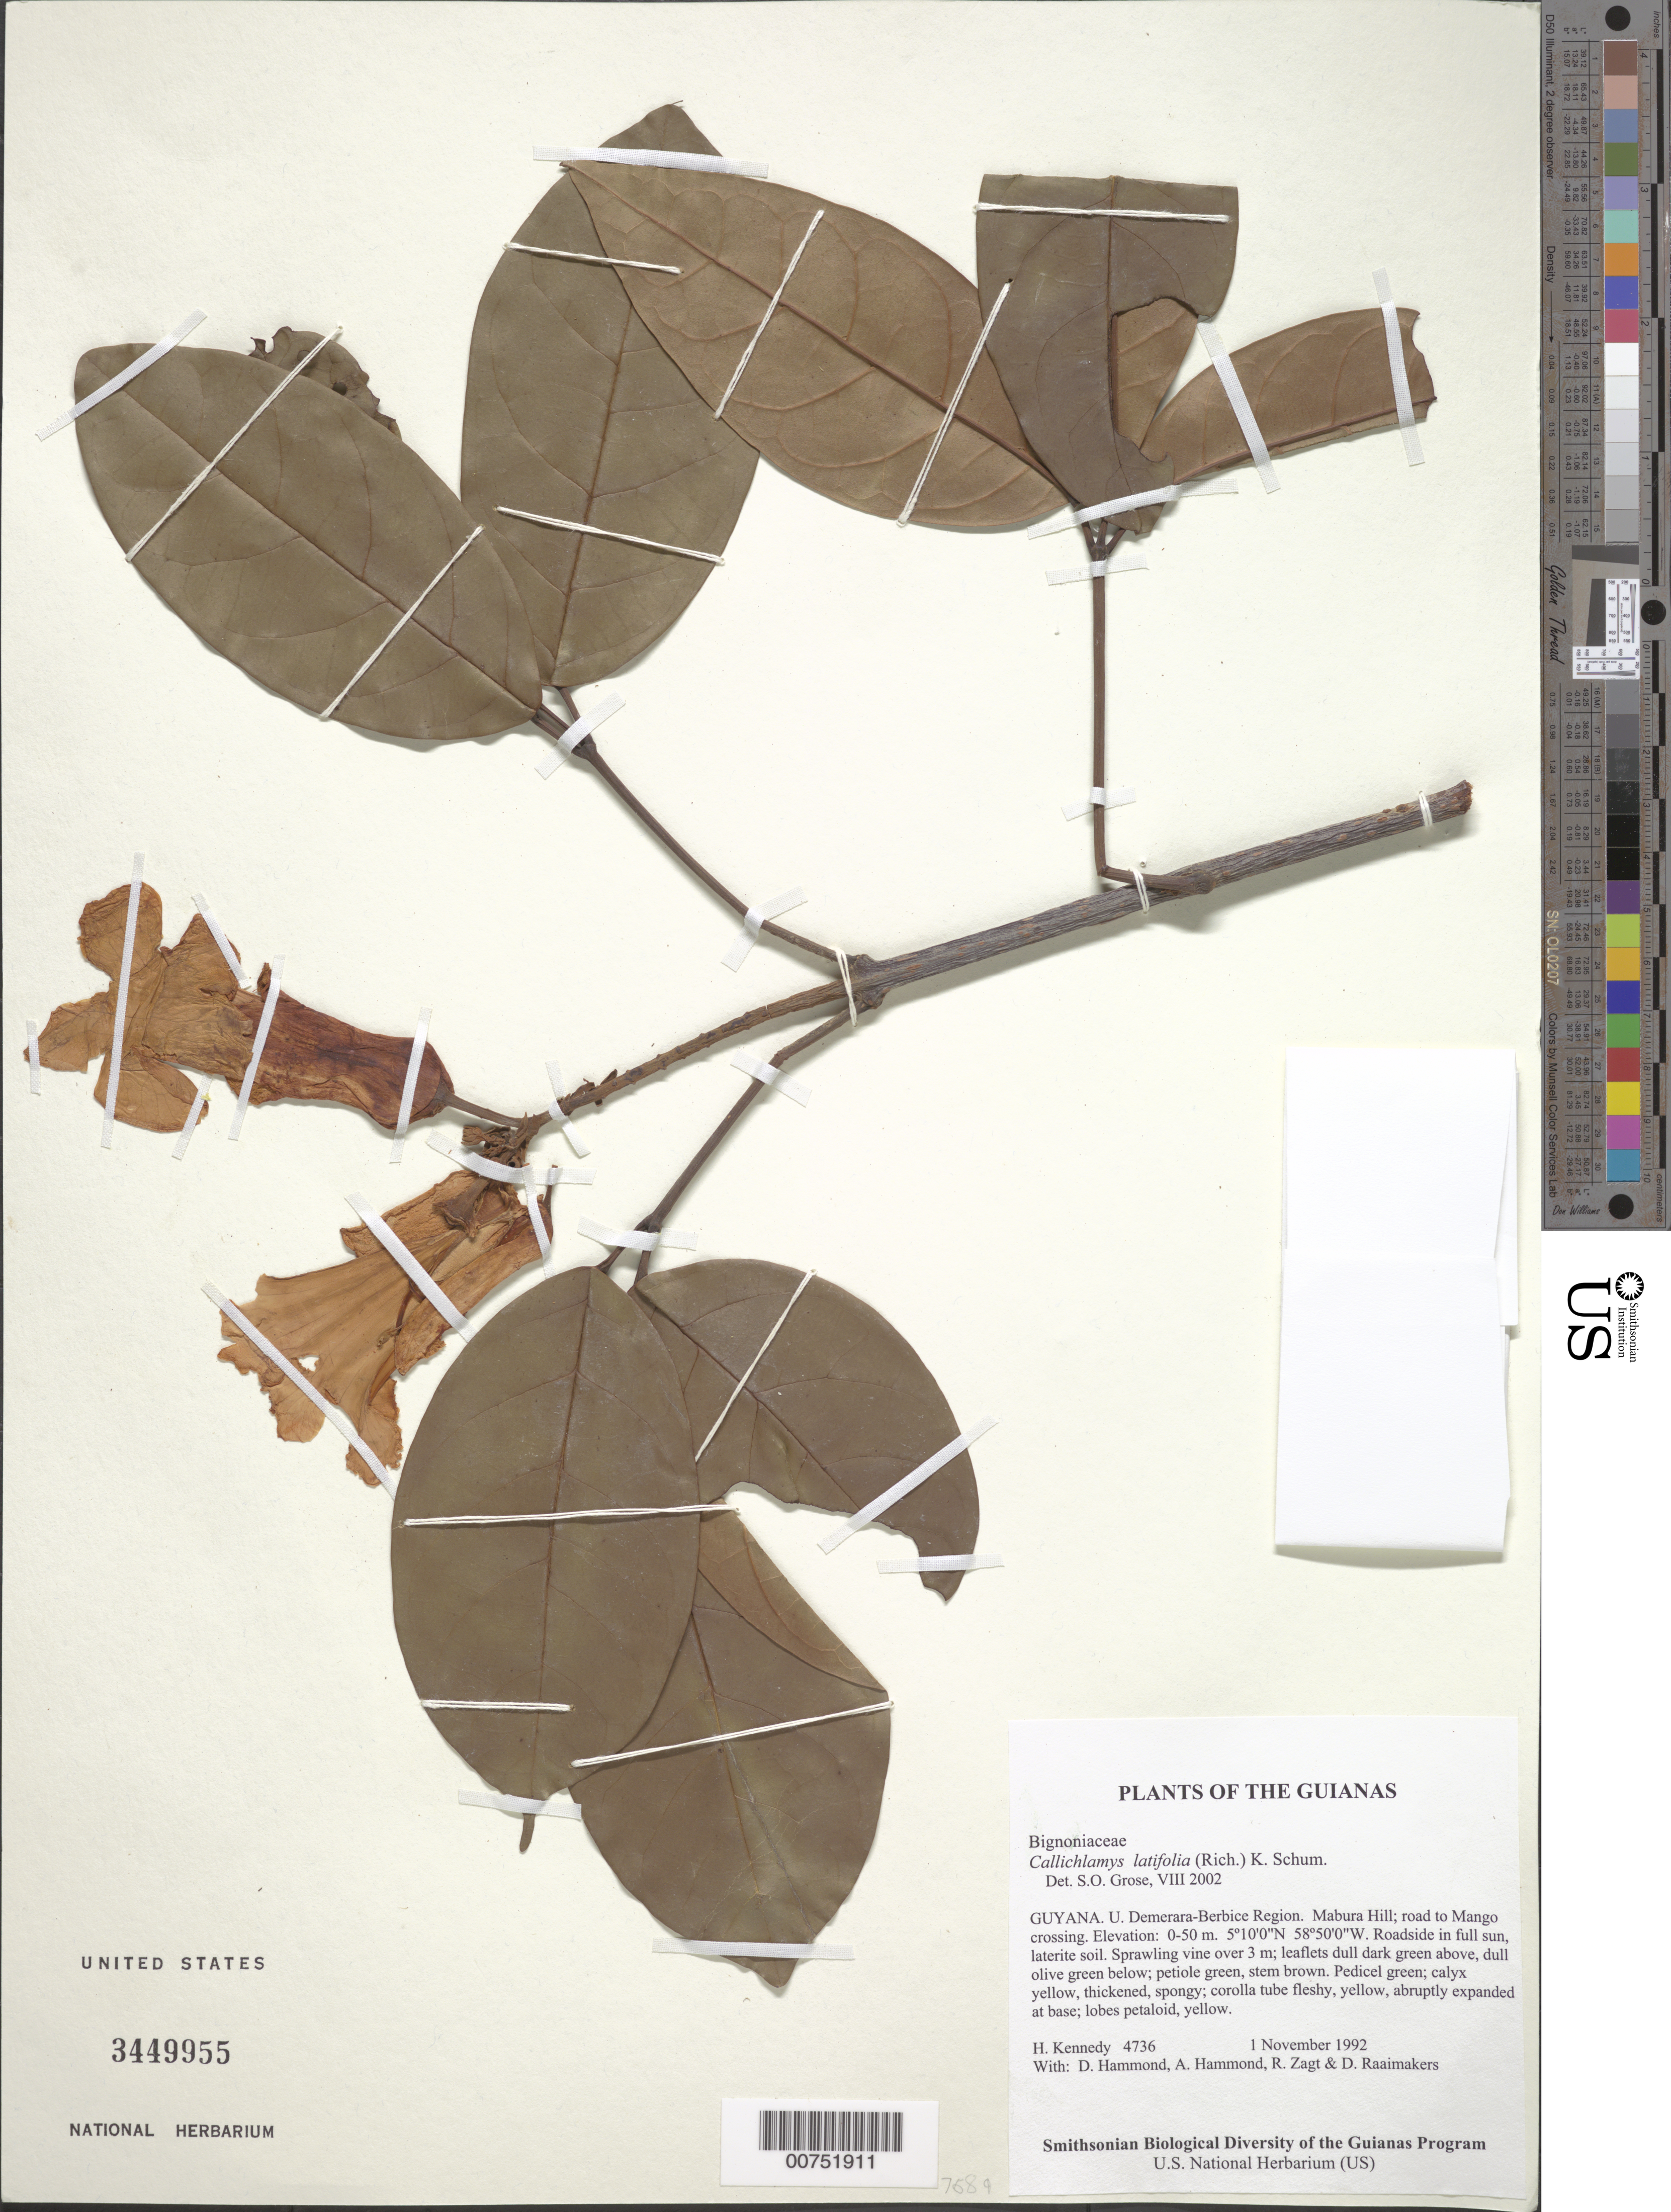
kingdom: Plantae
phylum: Tracheophyta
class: Magnoliopsida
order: Lamiales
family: Bignoniaceae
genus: Callichlamys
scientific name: Callichlamys latifolia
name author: (Rich.) K. Schum.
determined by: Grose, S. O.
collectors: H. Kennedy, D. Hammond, A. Hammond, R. Zagt & D. Raaimakers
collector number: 4736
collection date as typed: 1 November 1992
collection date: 1992-11-01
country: Guyana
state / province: U. Demerara-Berbice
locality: Mabura Hill; road to Mango crossing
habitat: Roadside in full sun, laterite soil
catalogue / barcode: US 3449955